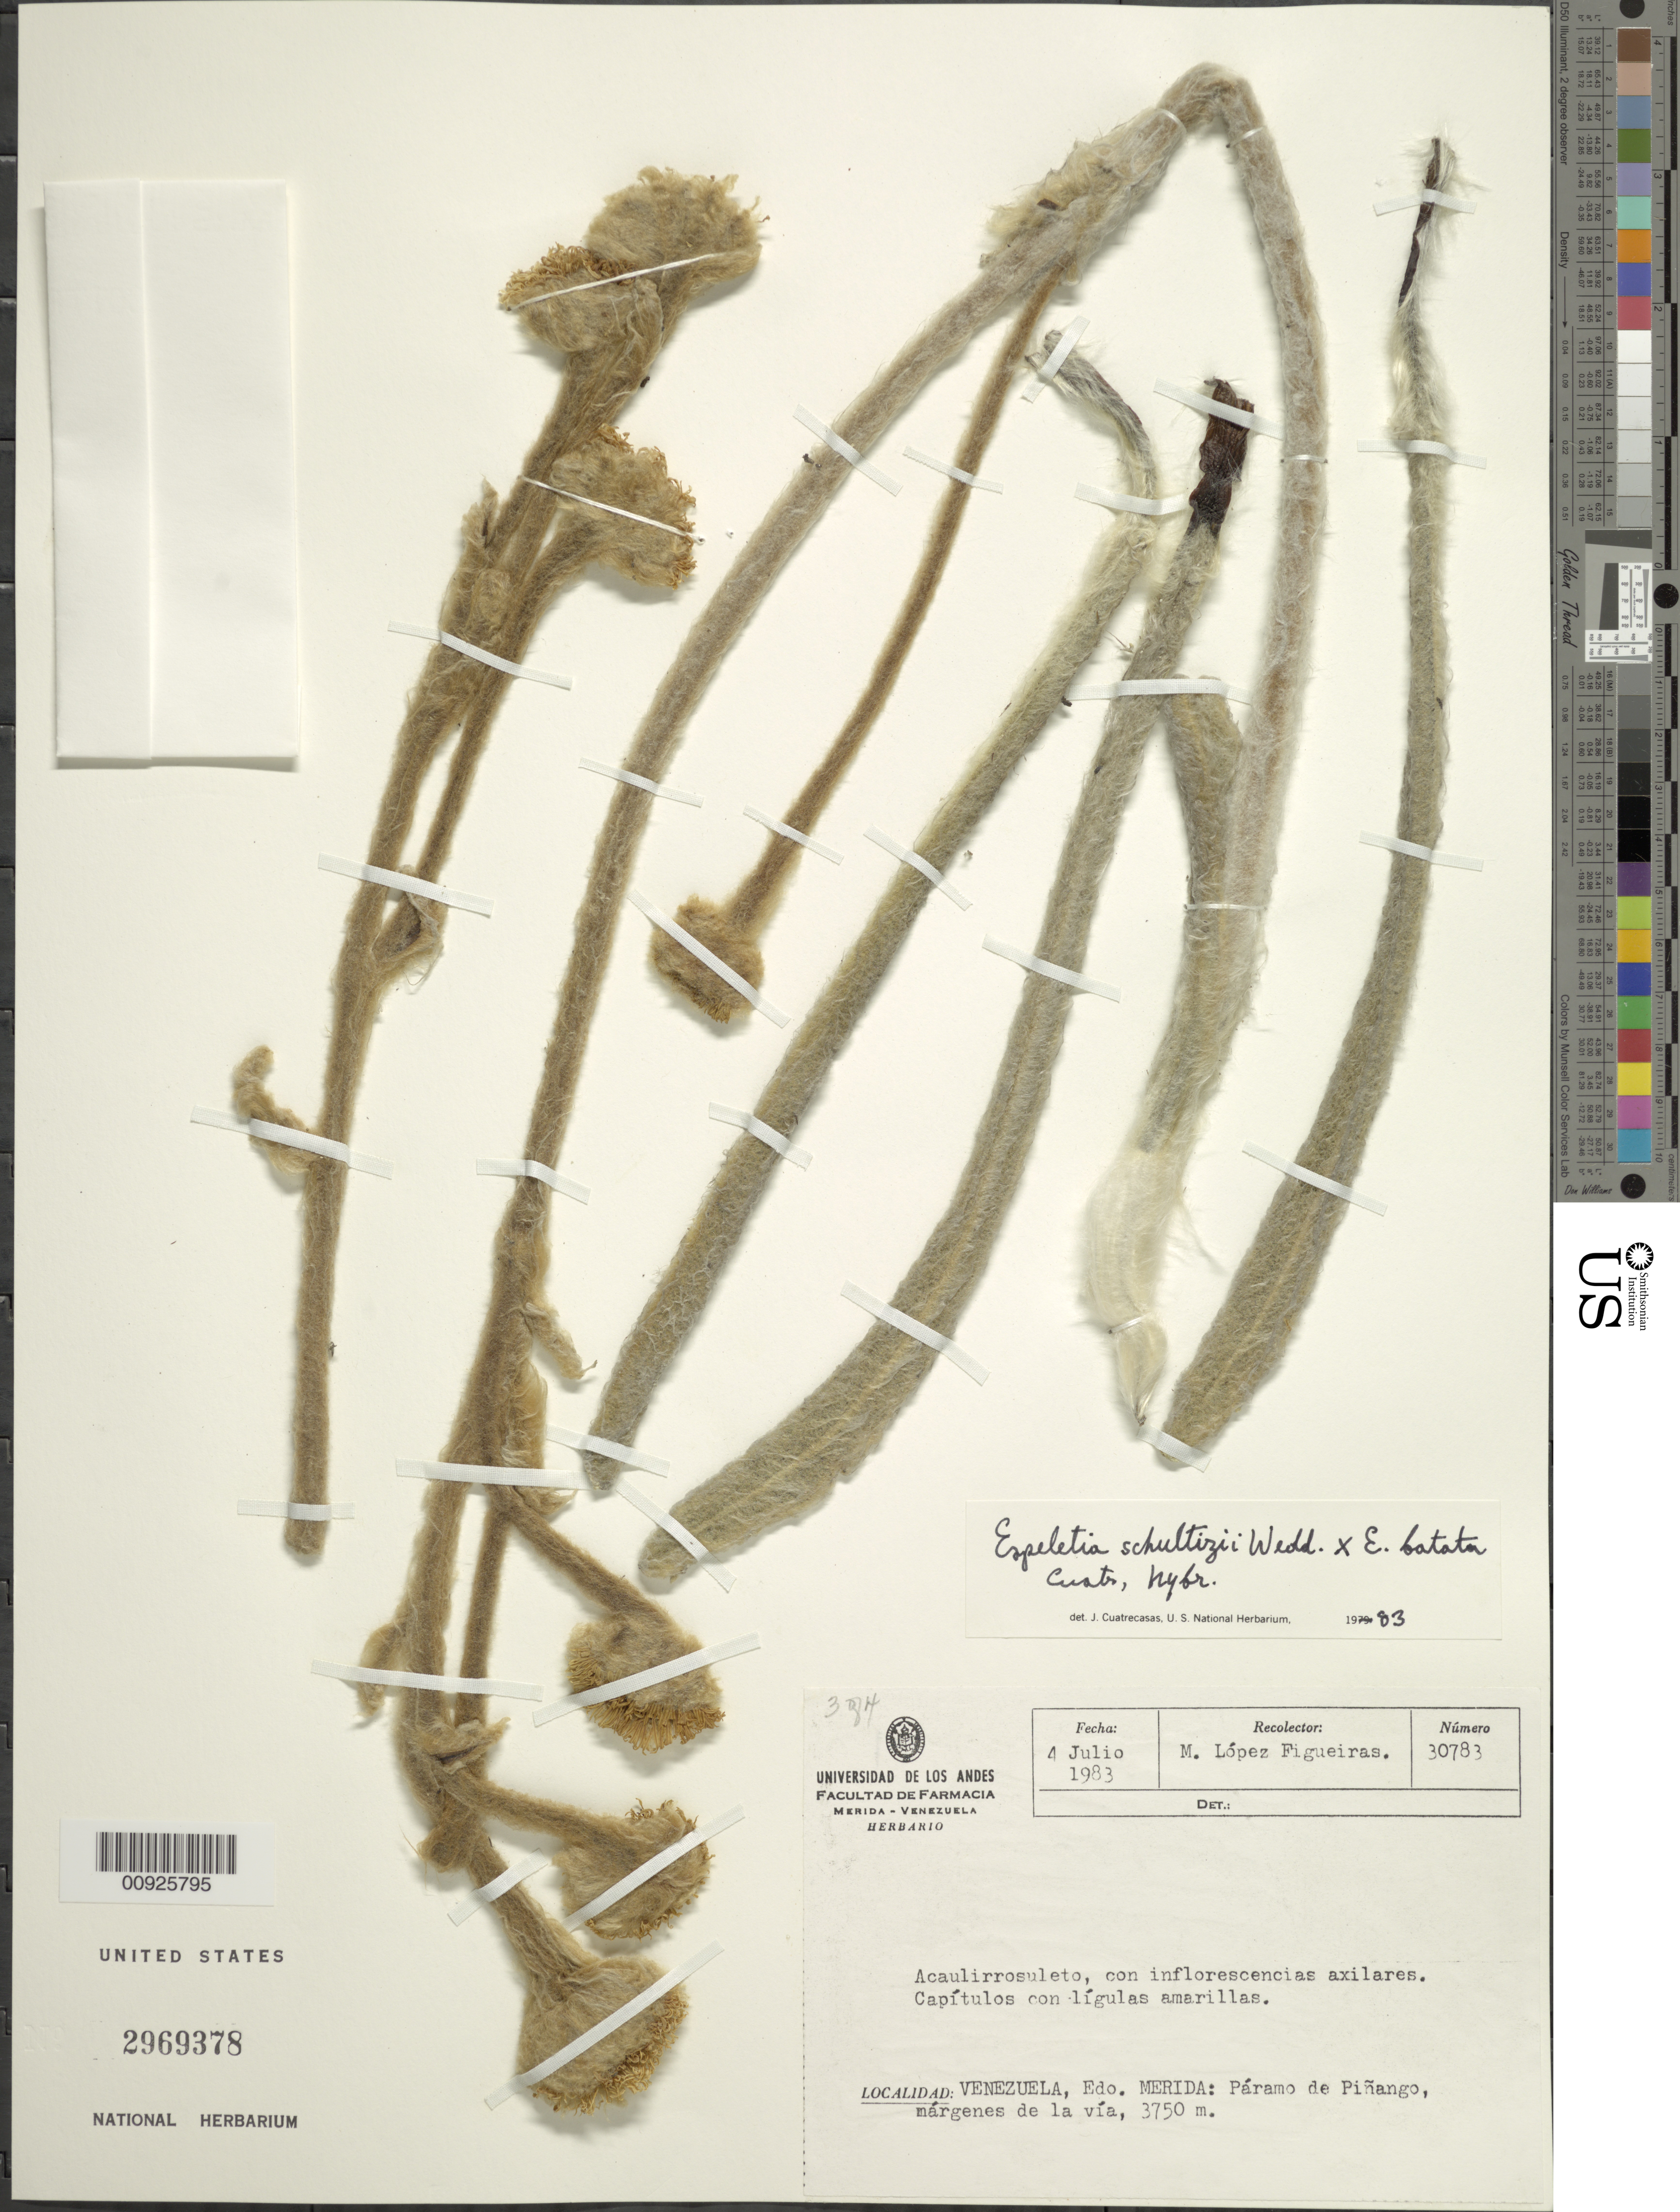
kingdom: Plantae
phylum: Tracheophyta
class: Magnoliopsida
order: Asterales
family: Asteraceae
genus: Espeletia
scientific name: Espeletia schultzii x E. batata Cuatrec.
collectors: M. López Figueiras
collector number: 30783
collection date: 1983-07-04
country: Venezuela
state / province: Mérida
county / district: Rangel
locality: P. de Piñango. Páramo de Piñango, márgenes de la vía.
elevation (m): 3750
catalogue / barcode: US 2969378